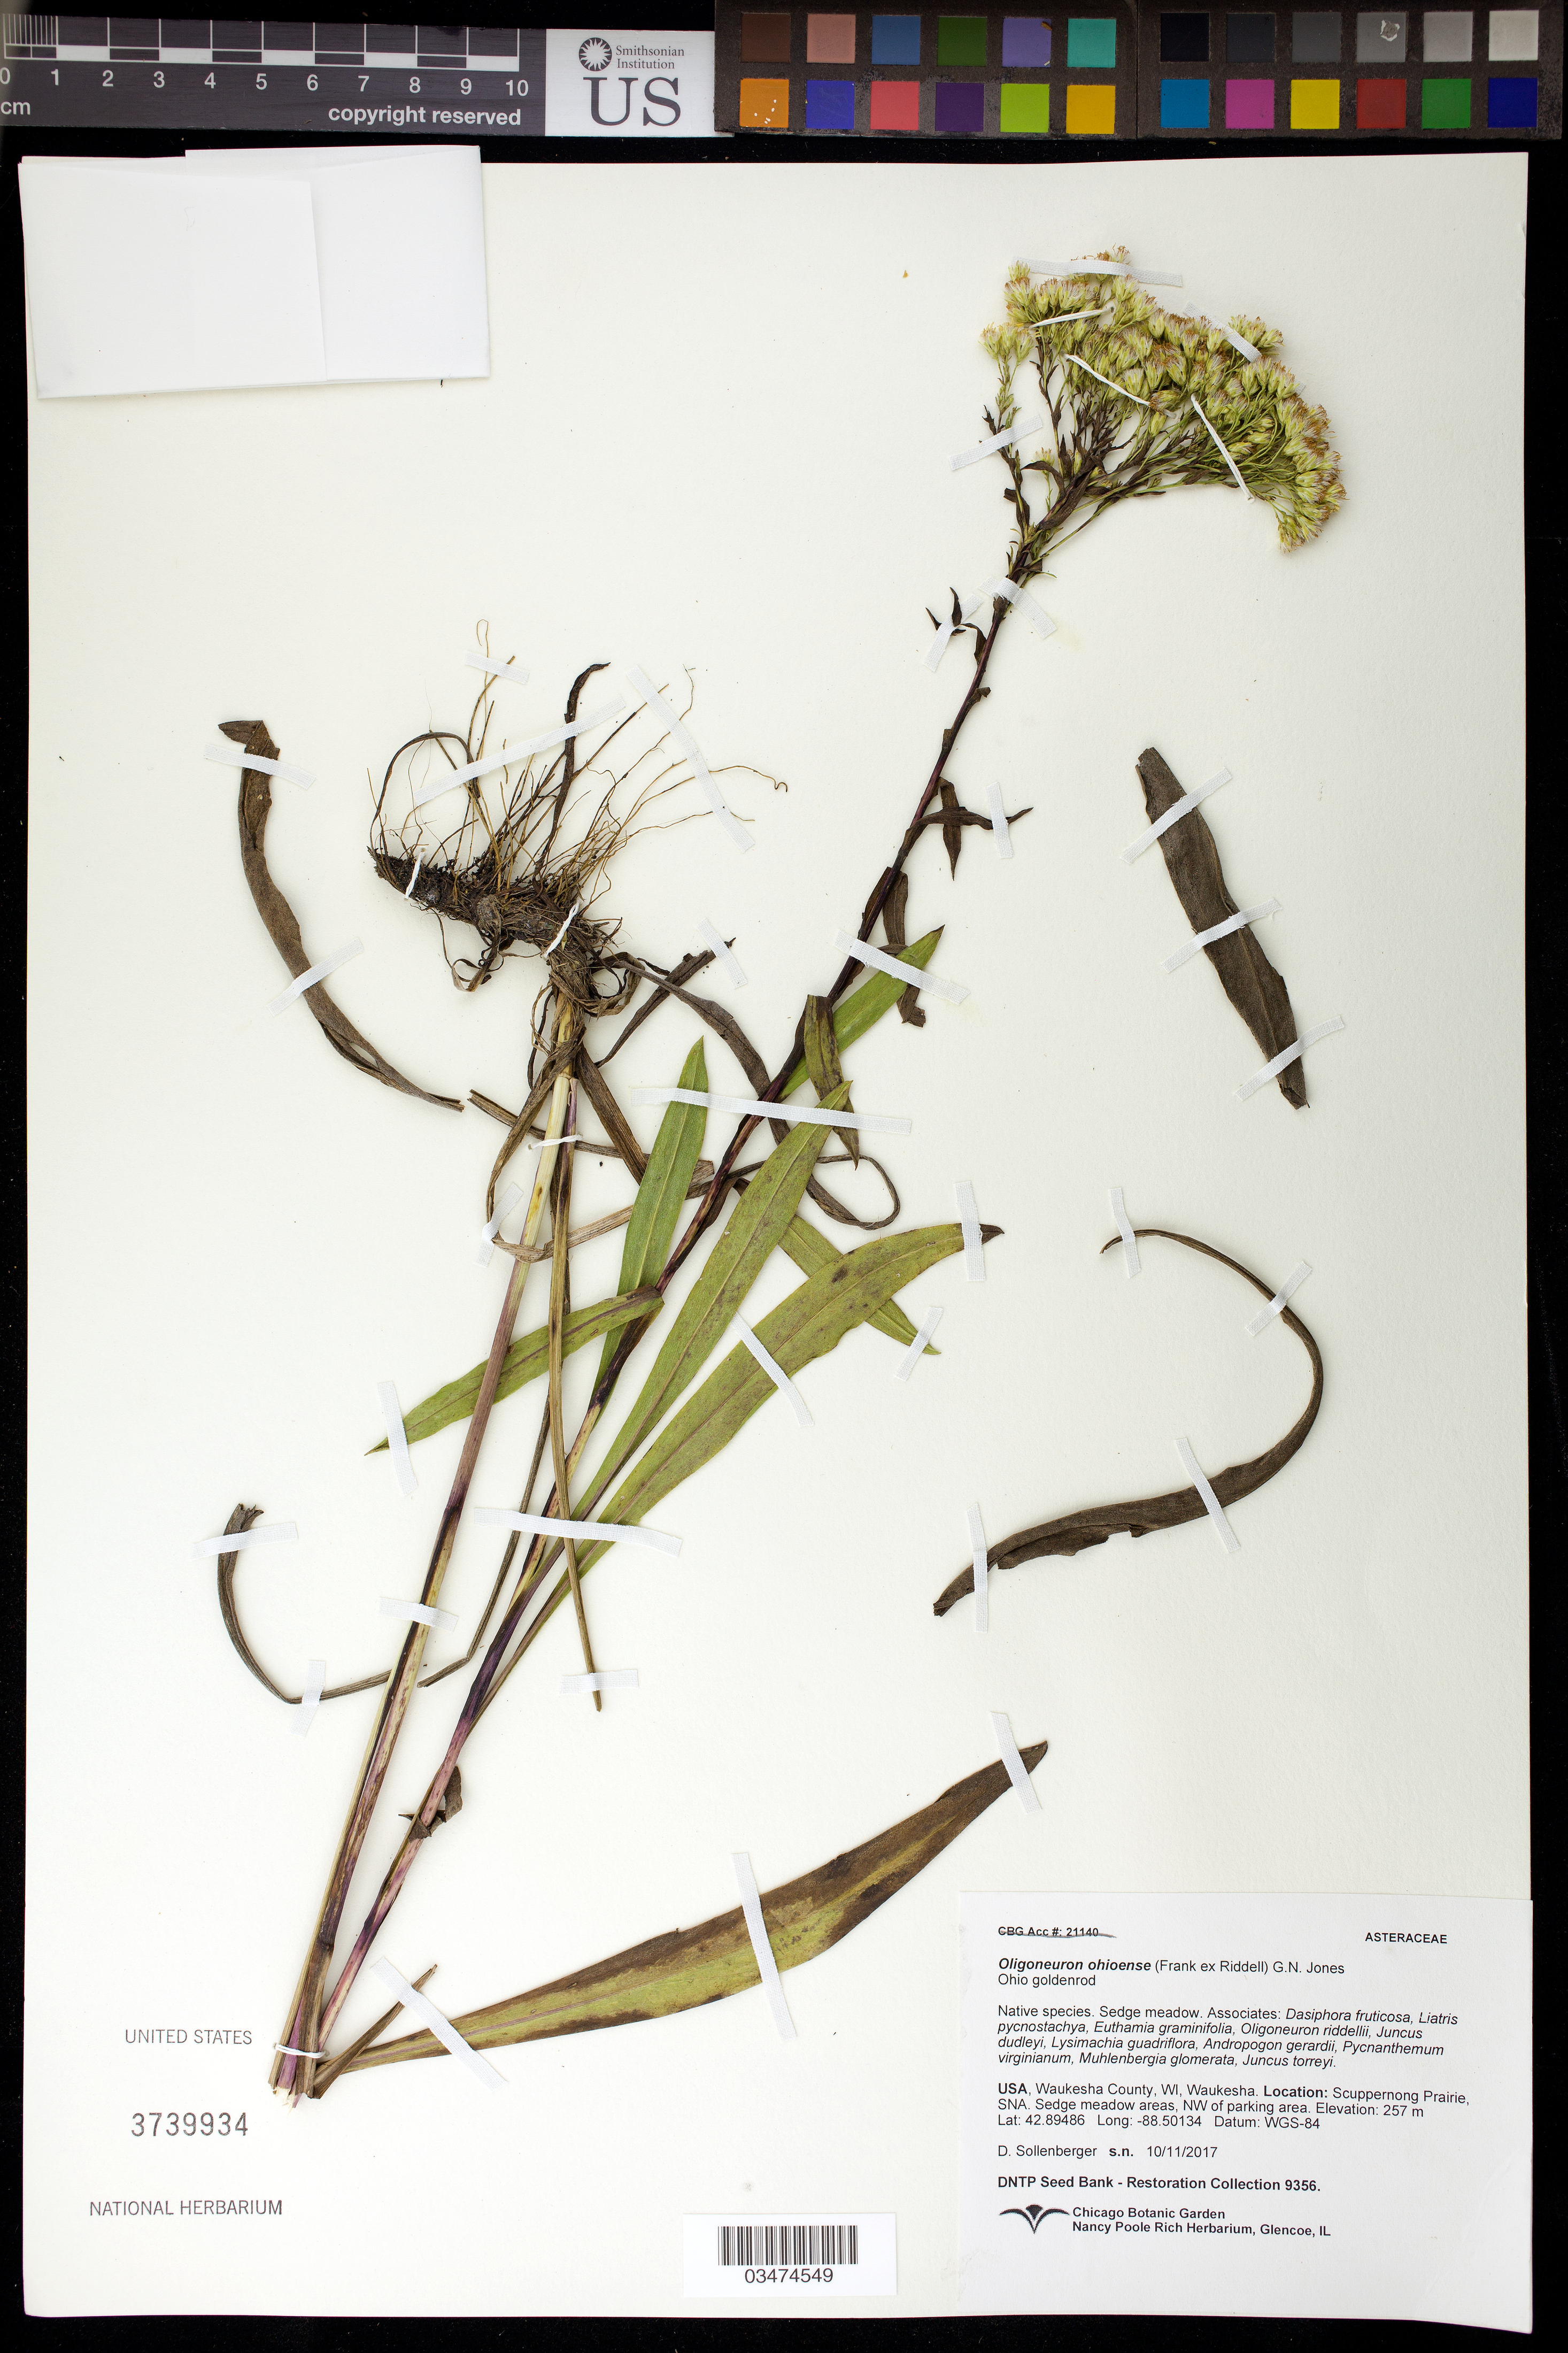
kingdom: Plantae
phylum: Tracheophyta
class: Magnoliopsida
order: Asterales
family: Asteraceae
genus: Oligoneuron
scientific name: Oligoneuron ohioense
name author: (Riddell) G.N. Jones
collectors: D. Sollenberger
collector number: CBG-9356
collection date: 2017-10-11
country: United States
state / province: Wisconsin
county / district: Waukesha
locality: Scuppernong Prairie, SNA, Sedge meadow areas, NW of parking area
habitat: Sedge meadow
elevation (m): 257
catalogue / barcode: US 3739934